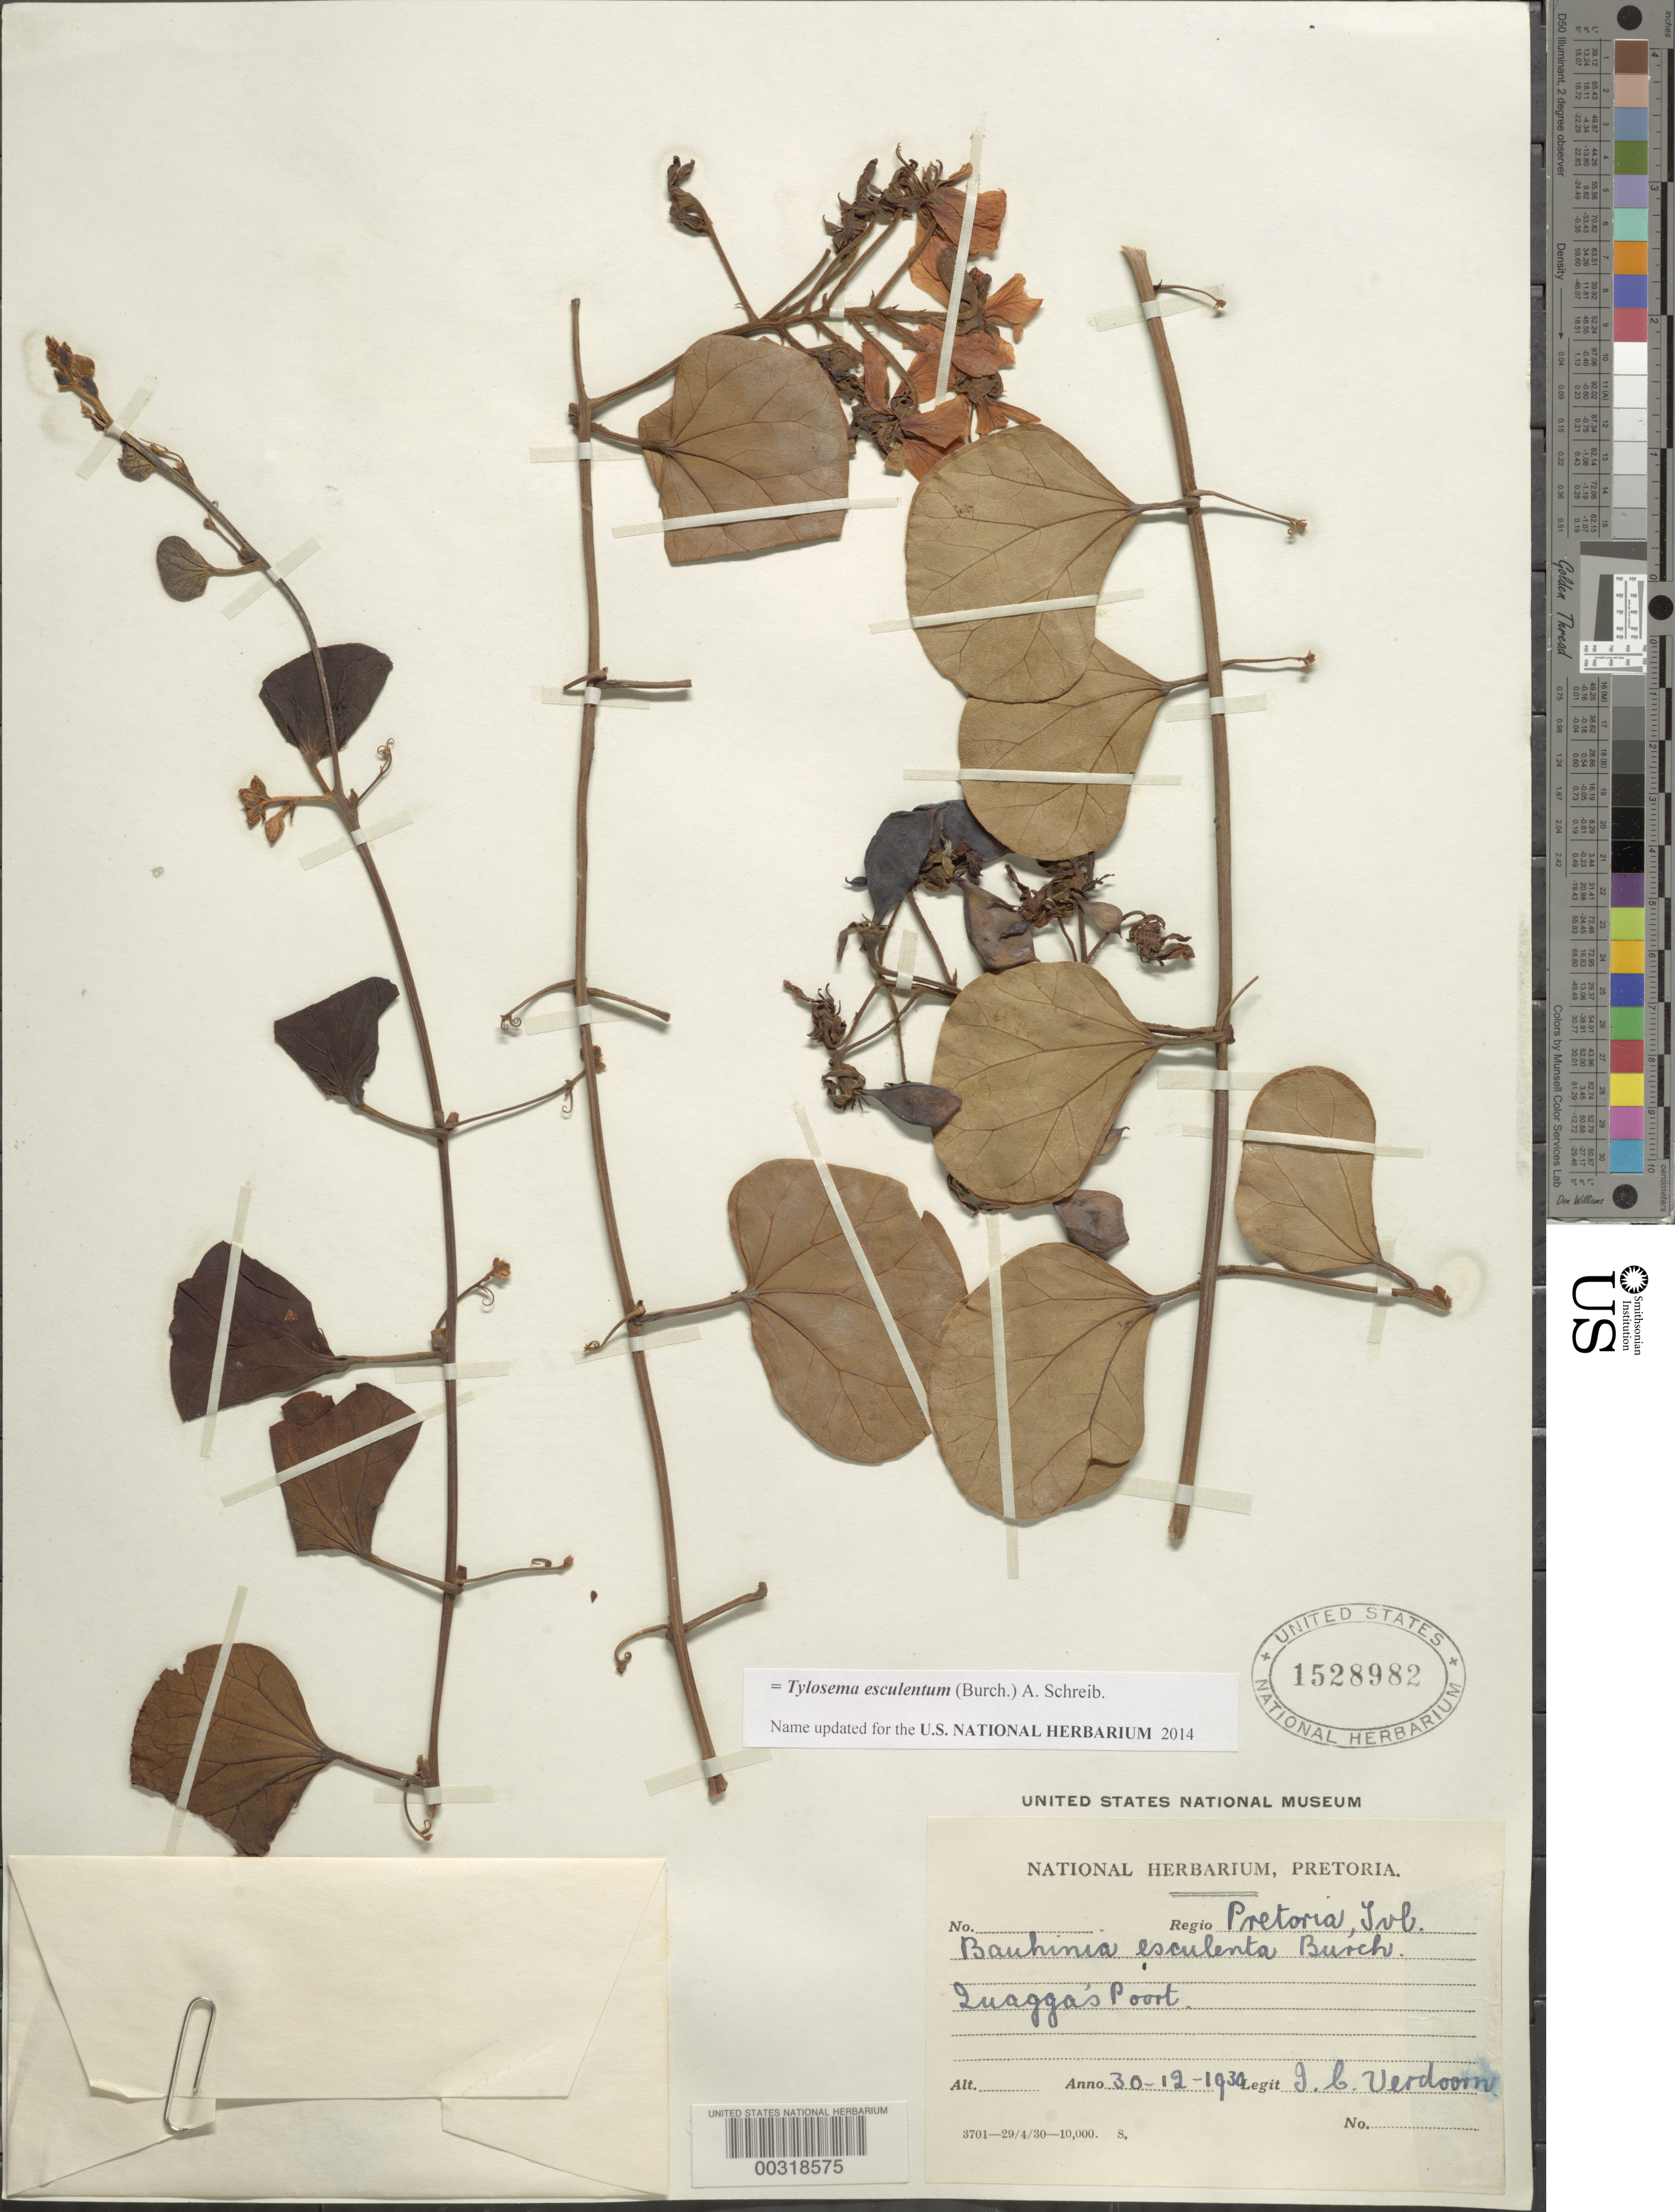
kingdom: Plantae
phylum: Tracheophyta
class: Magnoliopsida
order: Fabales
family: Fabaceae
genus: Tylosema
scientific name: Tylosema esculentum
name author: (Burch) A. Schreib.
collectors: I. Verdoorn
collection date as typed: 30 Dec 1930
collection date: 1930-12-30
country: South Africa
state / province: Gauteng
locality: Pretoria; quagga's poort. Transvaal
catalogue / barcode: US 1528982